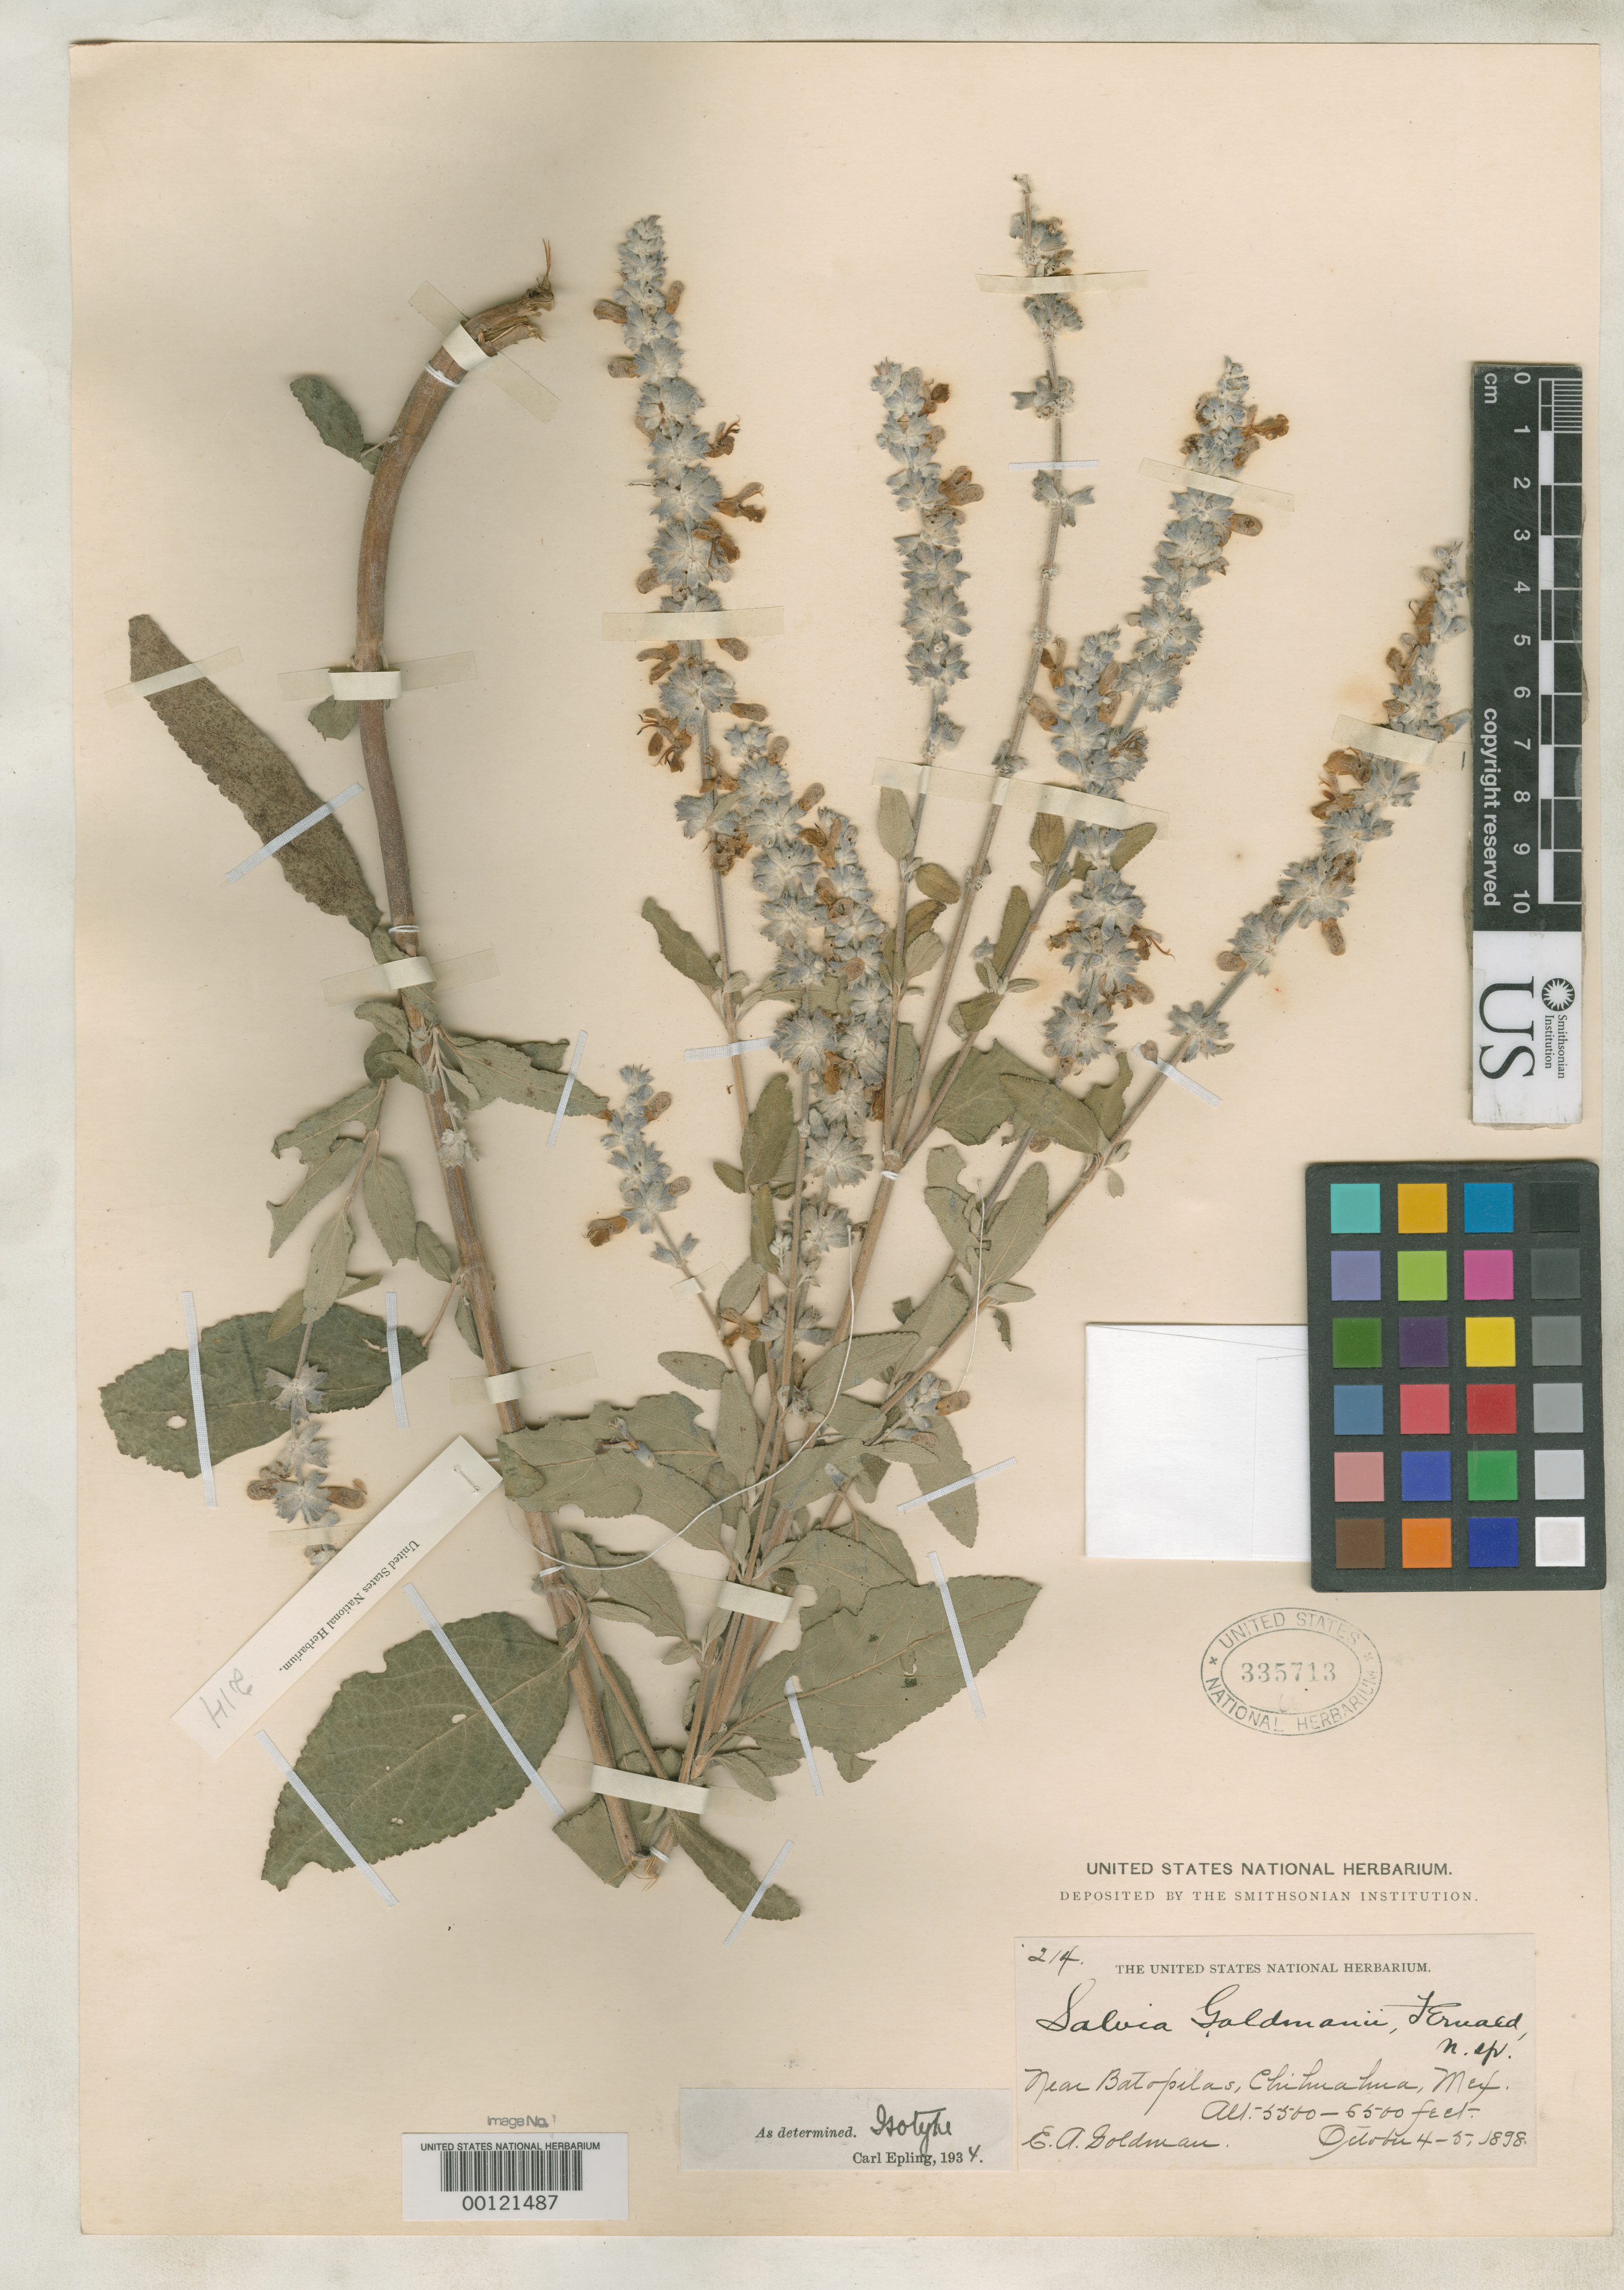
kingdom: Plantae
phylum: Tracheophyta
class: Magnoliopsida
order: Lamiales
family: Lamiaceae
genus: Salvia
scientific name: Salvia goldmanii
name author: Fernald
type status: Isotype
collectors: E. A. Goldman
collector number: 214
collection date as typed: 04 Oct 1898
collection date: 1898-10-04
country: Mexico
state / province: Chihuahua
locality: Batopilas.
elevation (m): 1690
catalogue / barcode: US 335713